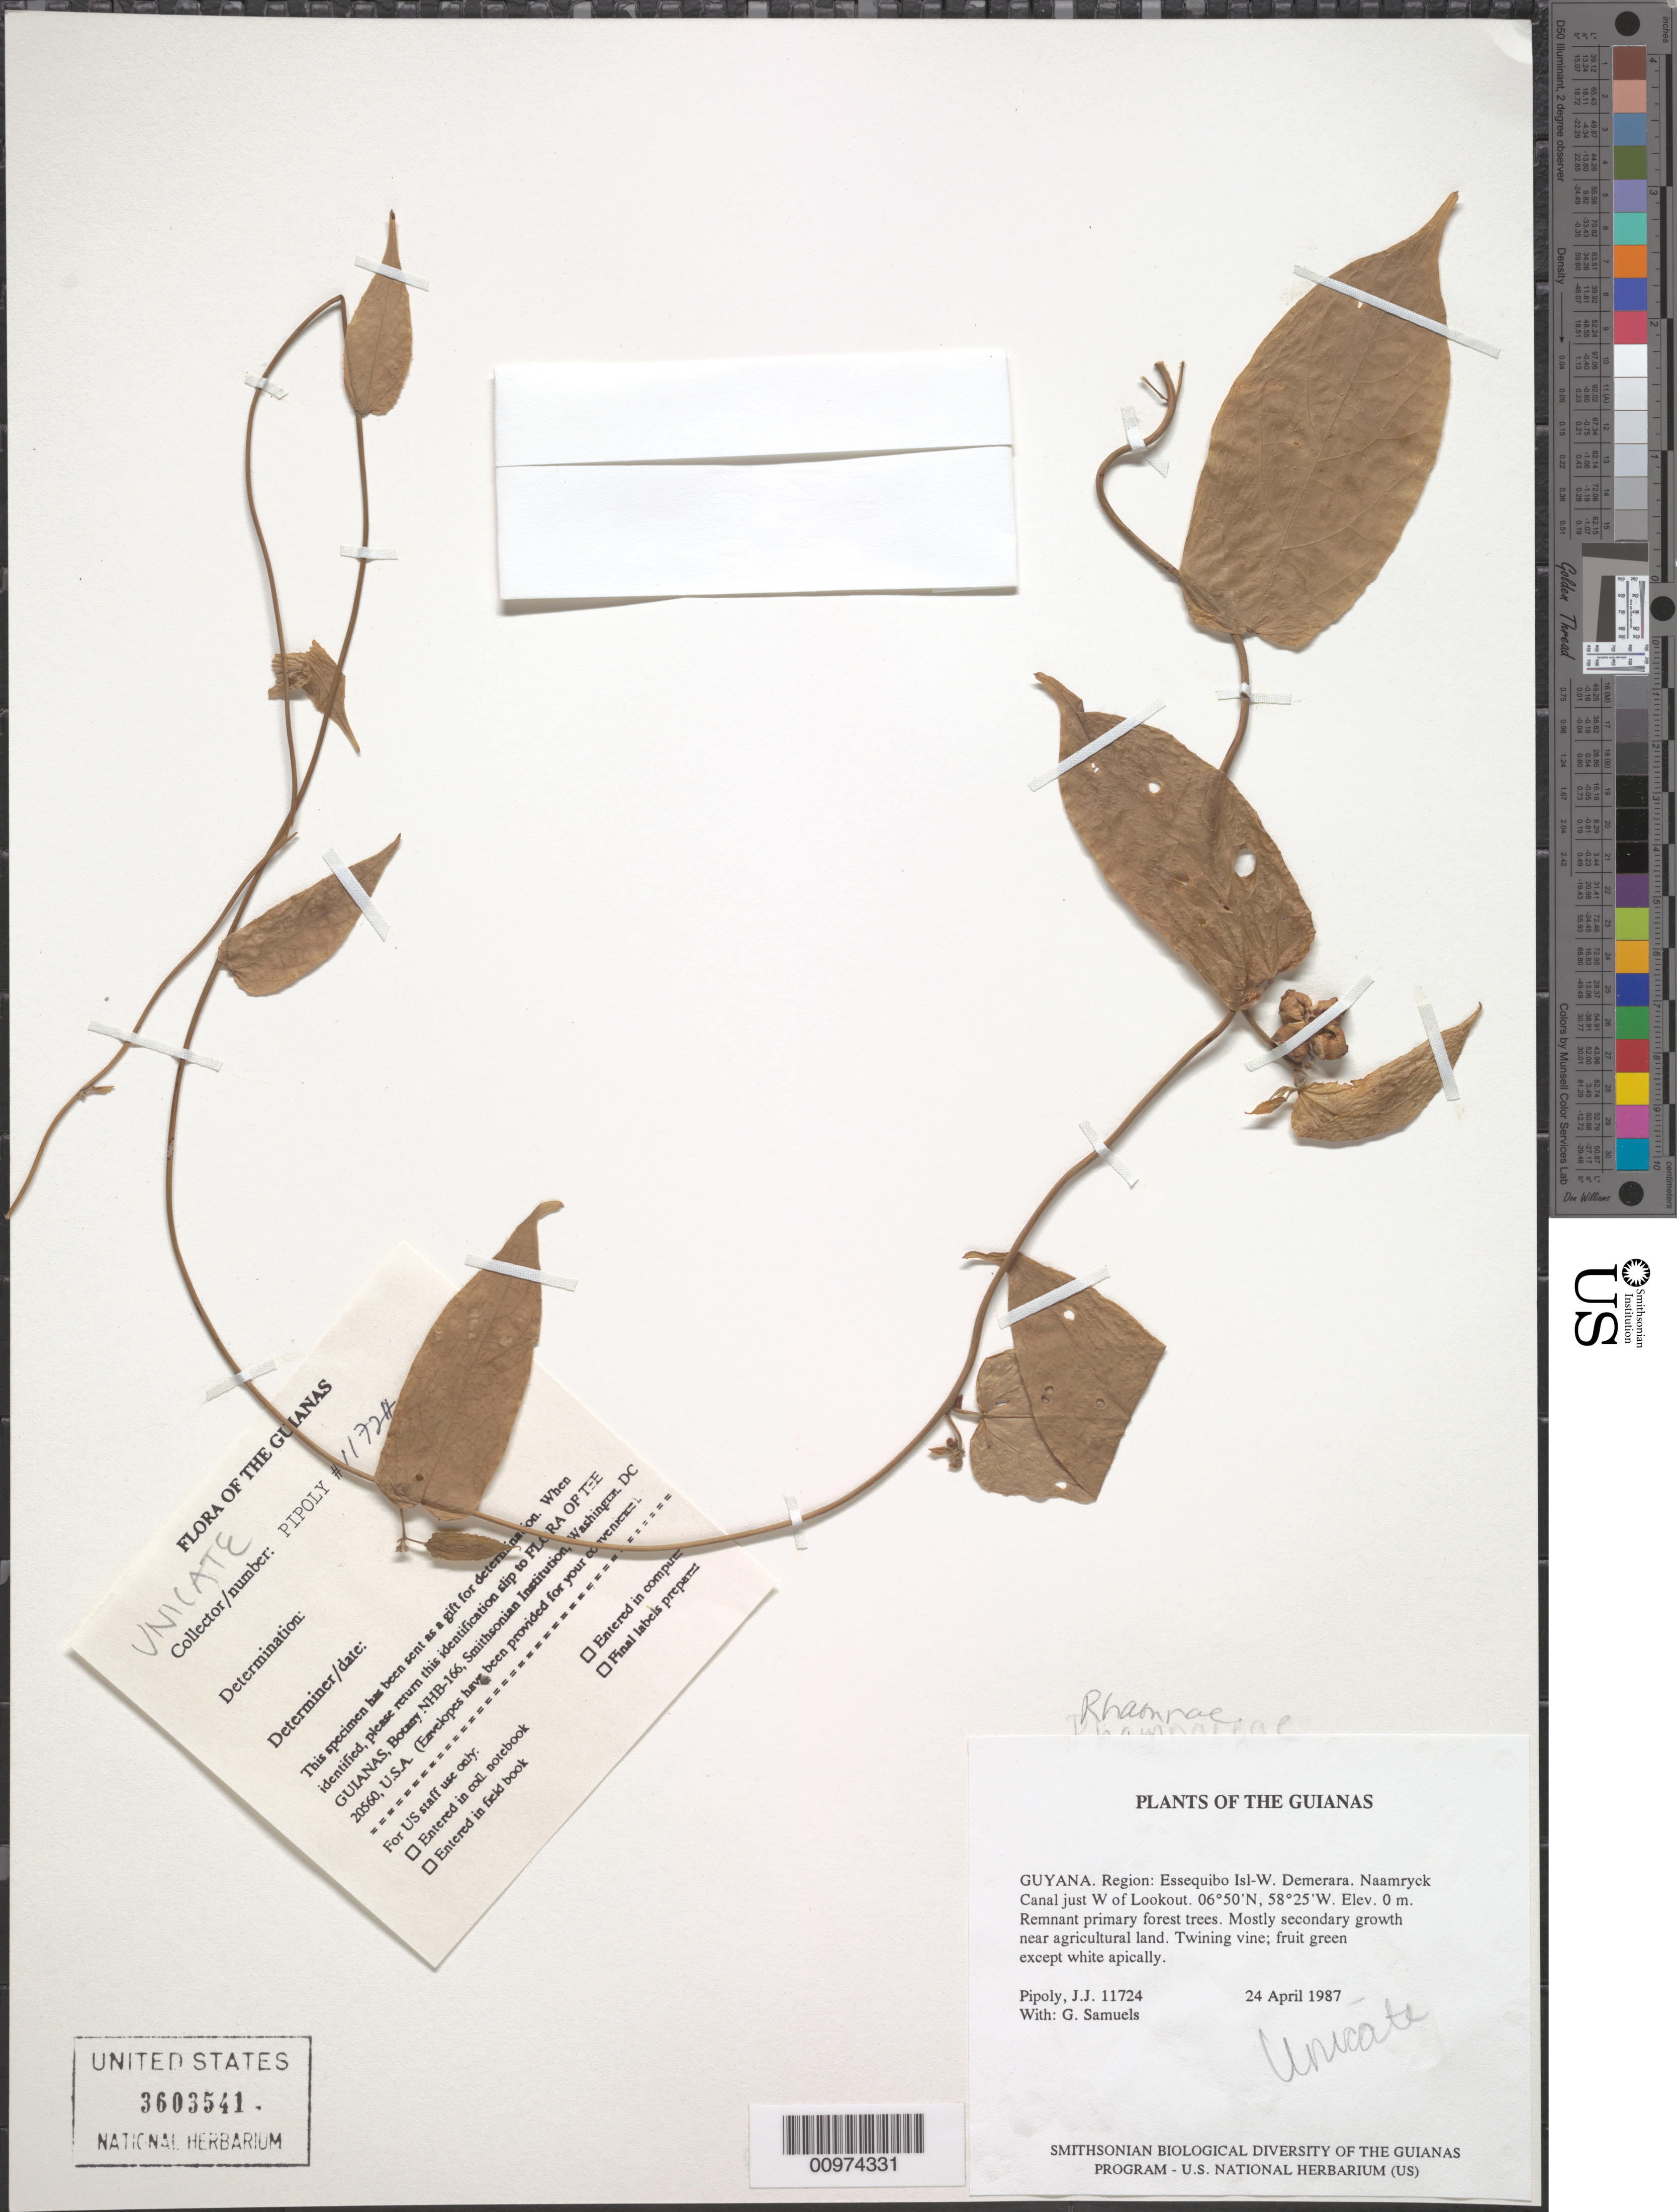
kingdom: Plantae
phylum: Tracheophyta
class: Magnoliopsida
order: Malpighiales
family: Euphorbiaceae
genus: Plukenetia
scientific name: Plukenetia verrucosa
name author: Donn. Sm.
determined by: Wurdack, John J., (US), US (UNITED STATES)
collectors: J. J. Pipoly & G. Bacchus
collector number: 11724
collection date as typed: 24 April 1987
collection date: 1987-04-24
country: Guyana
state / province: Essequibo Isl-W. Demerara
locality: Naamryck Canal just W of Lookout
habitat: Remnant primary forest trees. Mostly secondary growth near agricultural land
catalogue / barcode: US 3603541